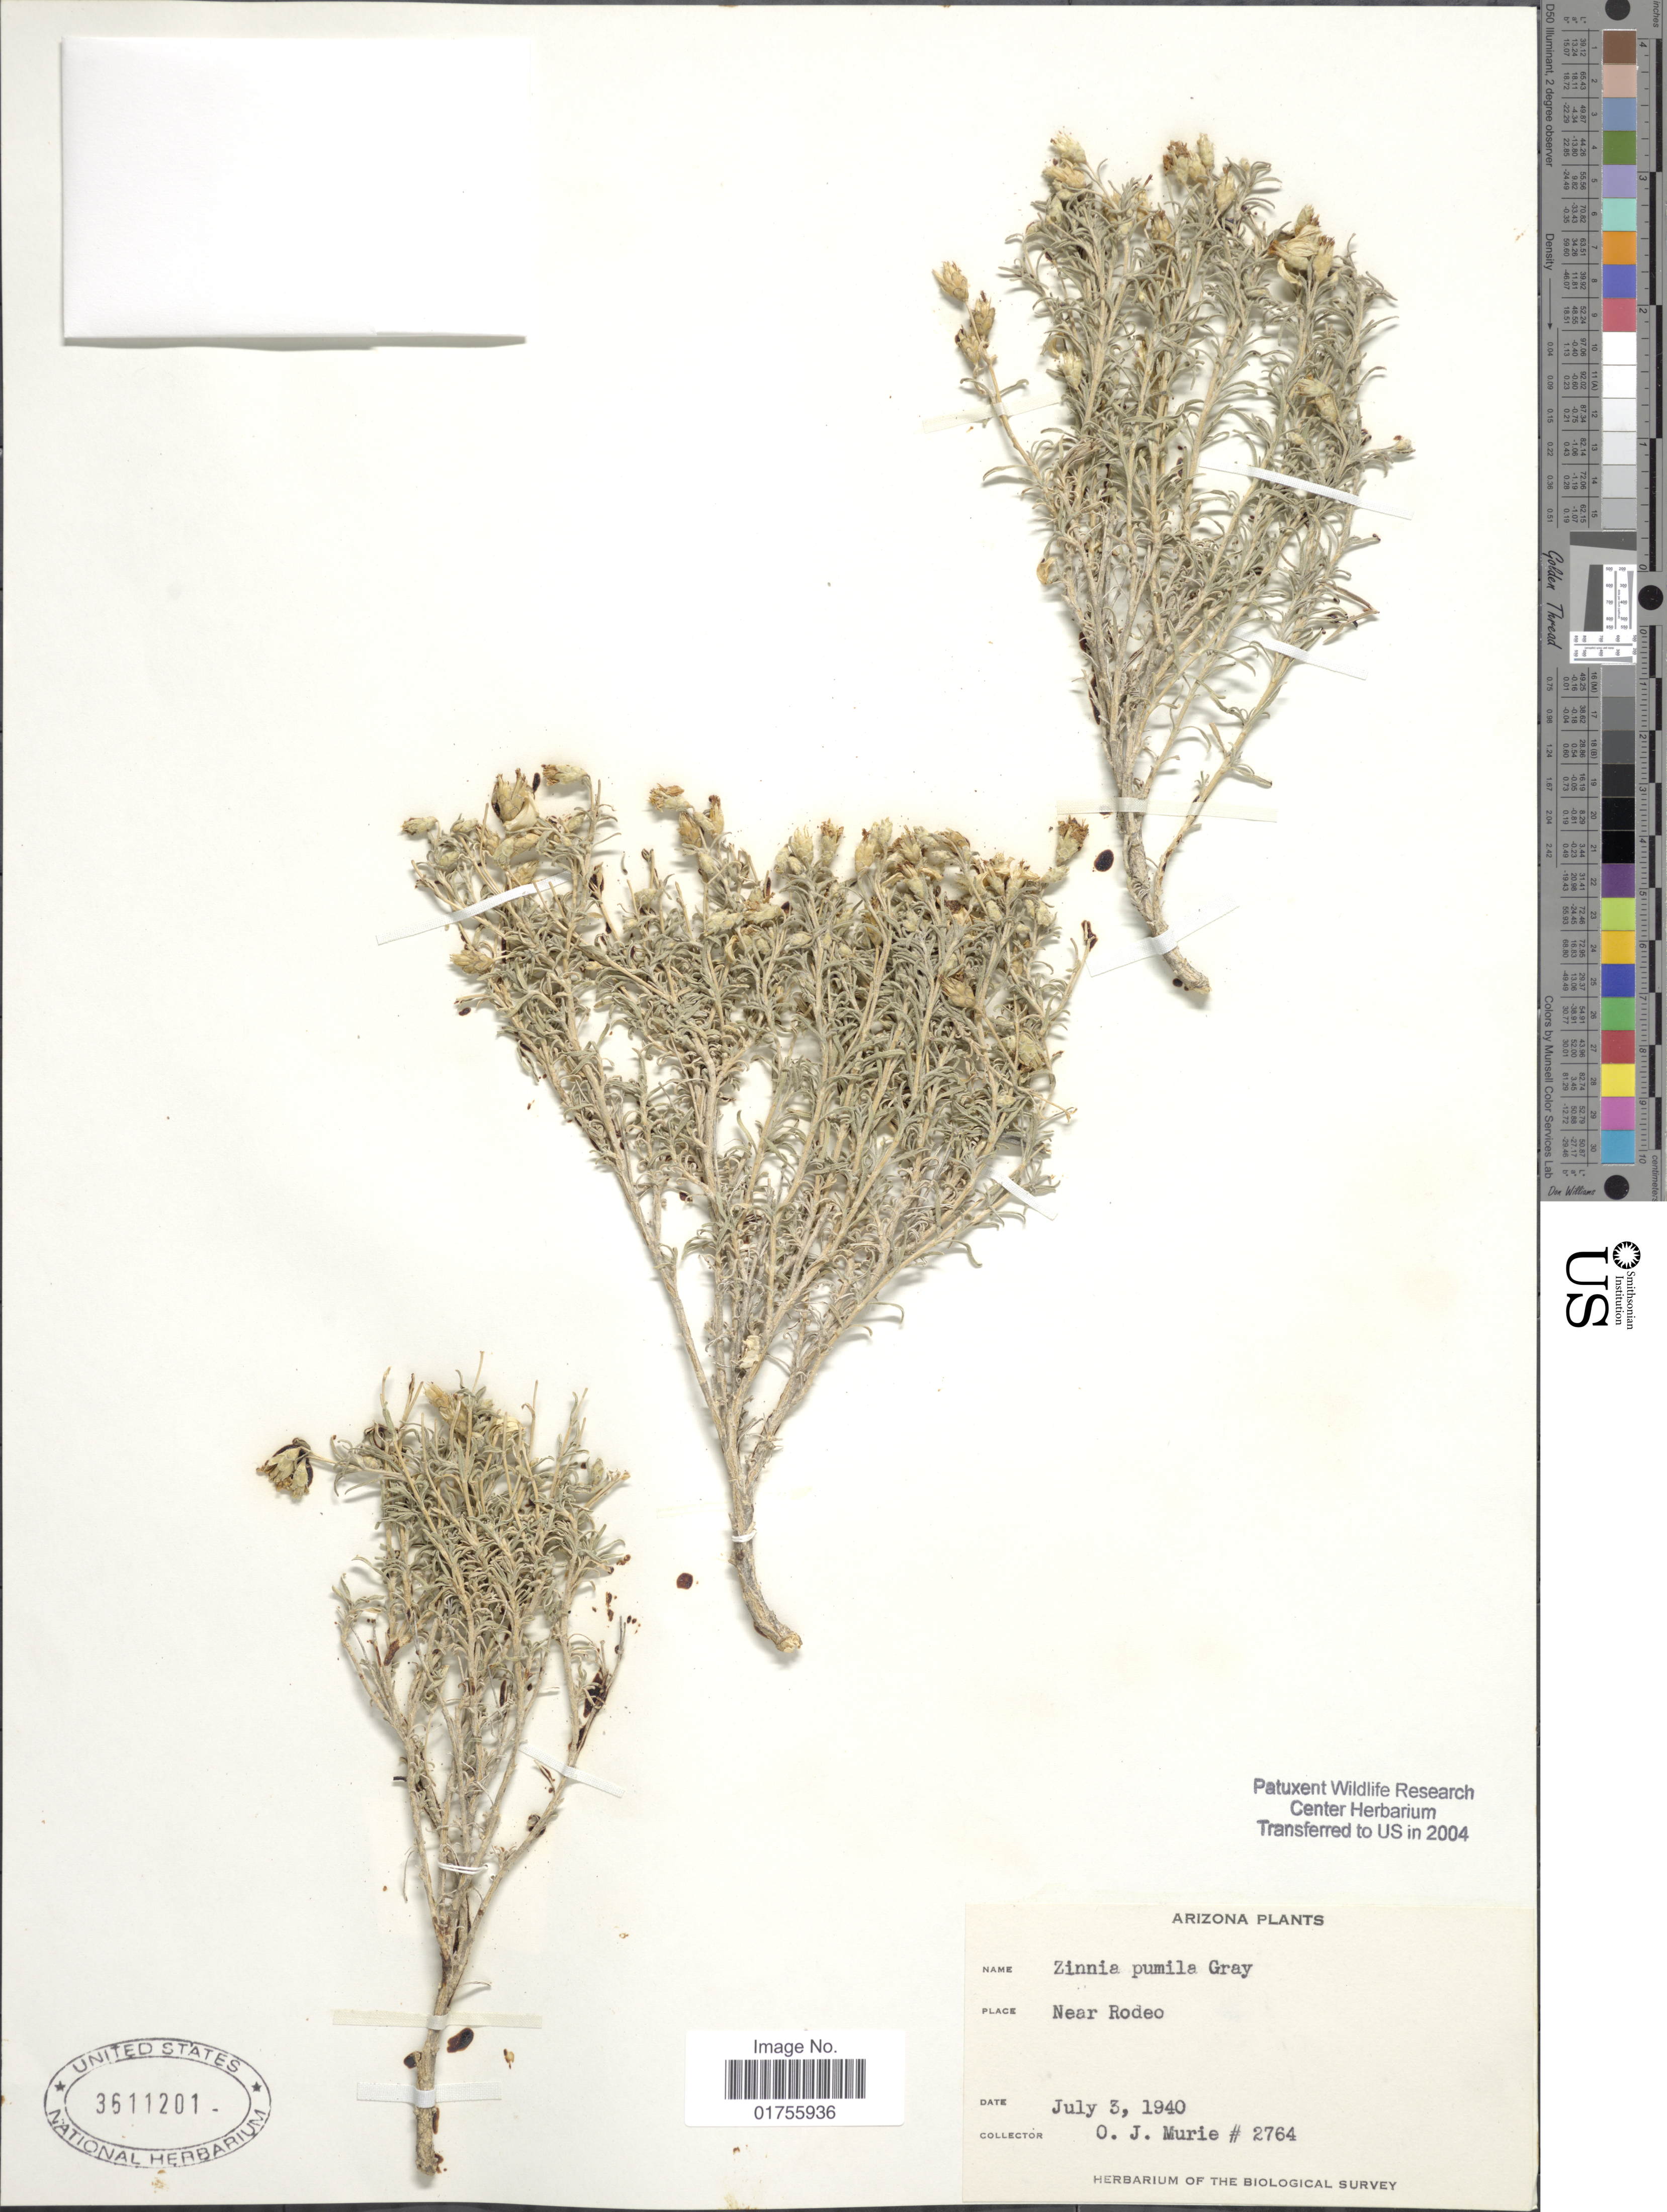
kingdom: Plantae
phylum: Tracheophyta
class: Magnoliopsida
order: Asterales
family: Asteraceae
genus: Zinnia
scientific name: Zinnia acerosa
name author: (DC.) A. Gray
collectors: O. Murie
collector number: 2764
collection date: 1940-07-03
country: United States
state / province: Arizona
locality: Near Rodeo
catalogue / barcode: US 3611201